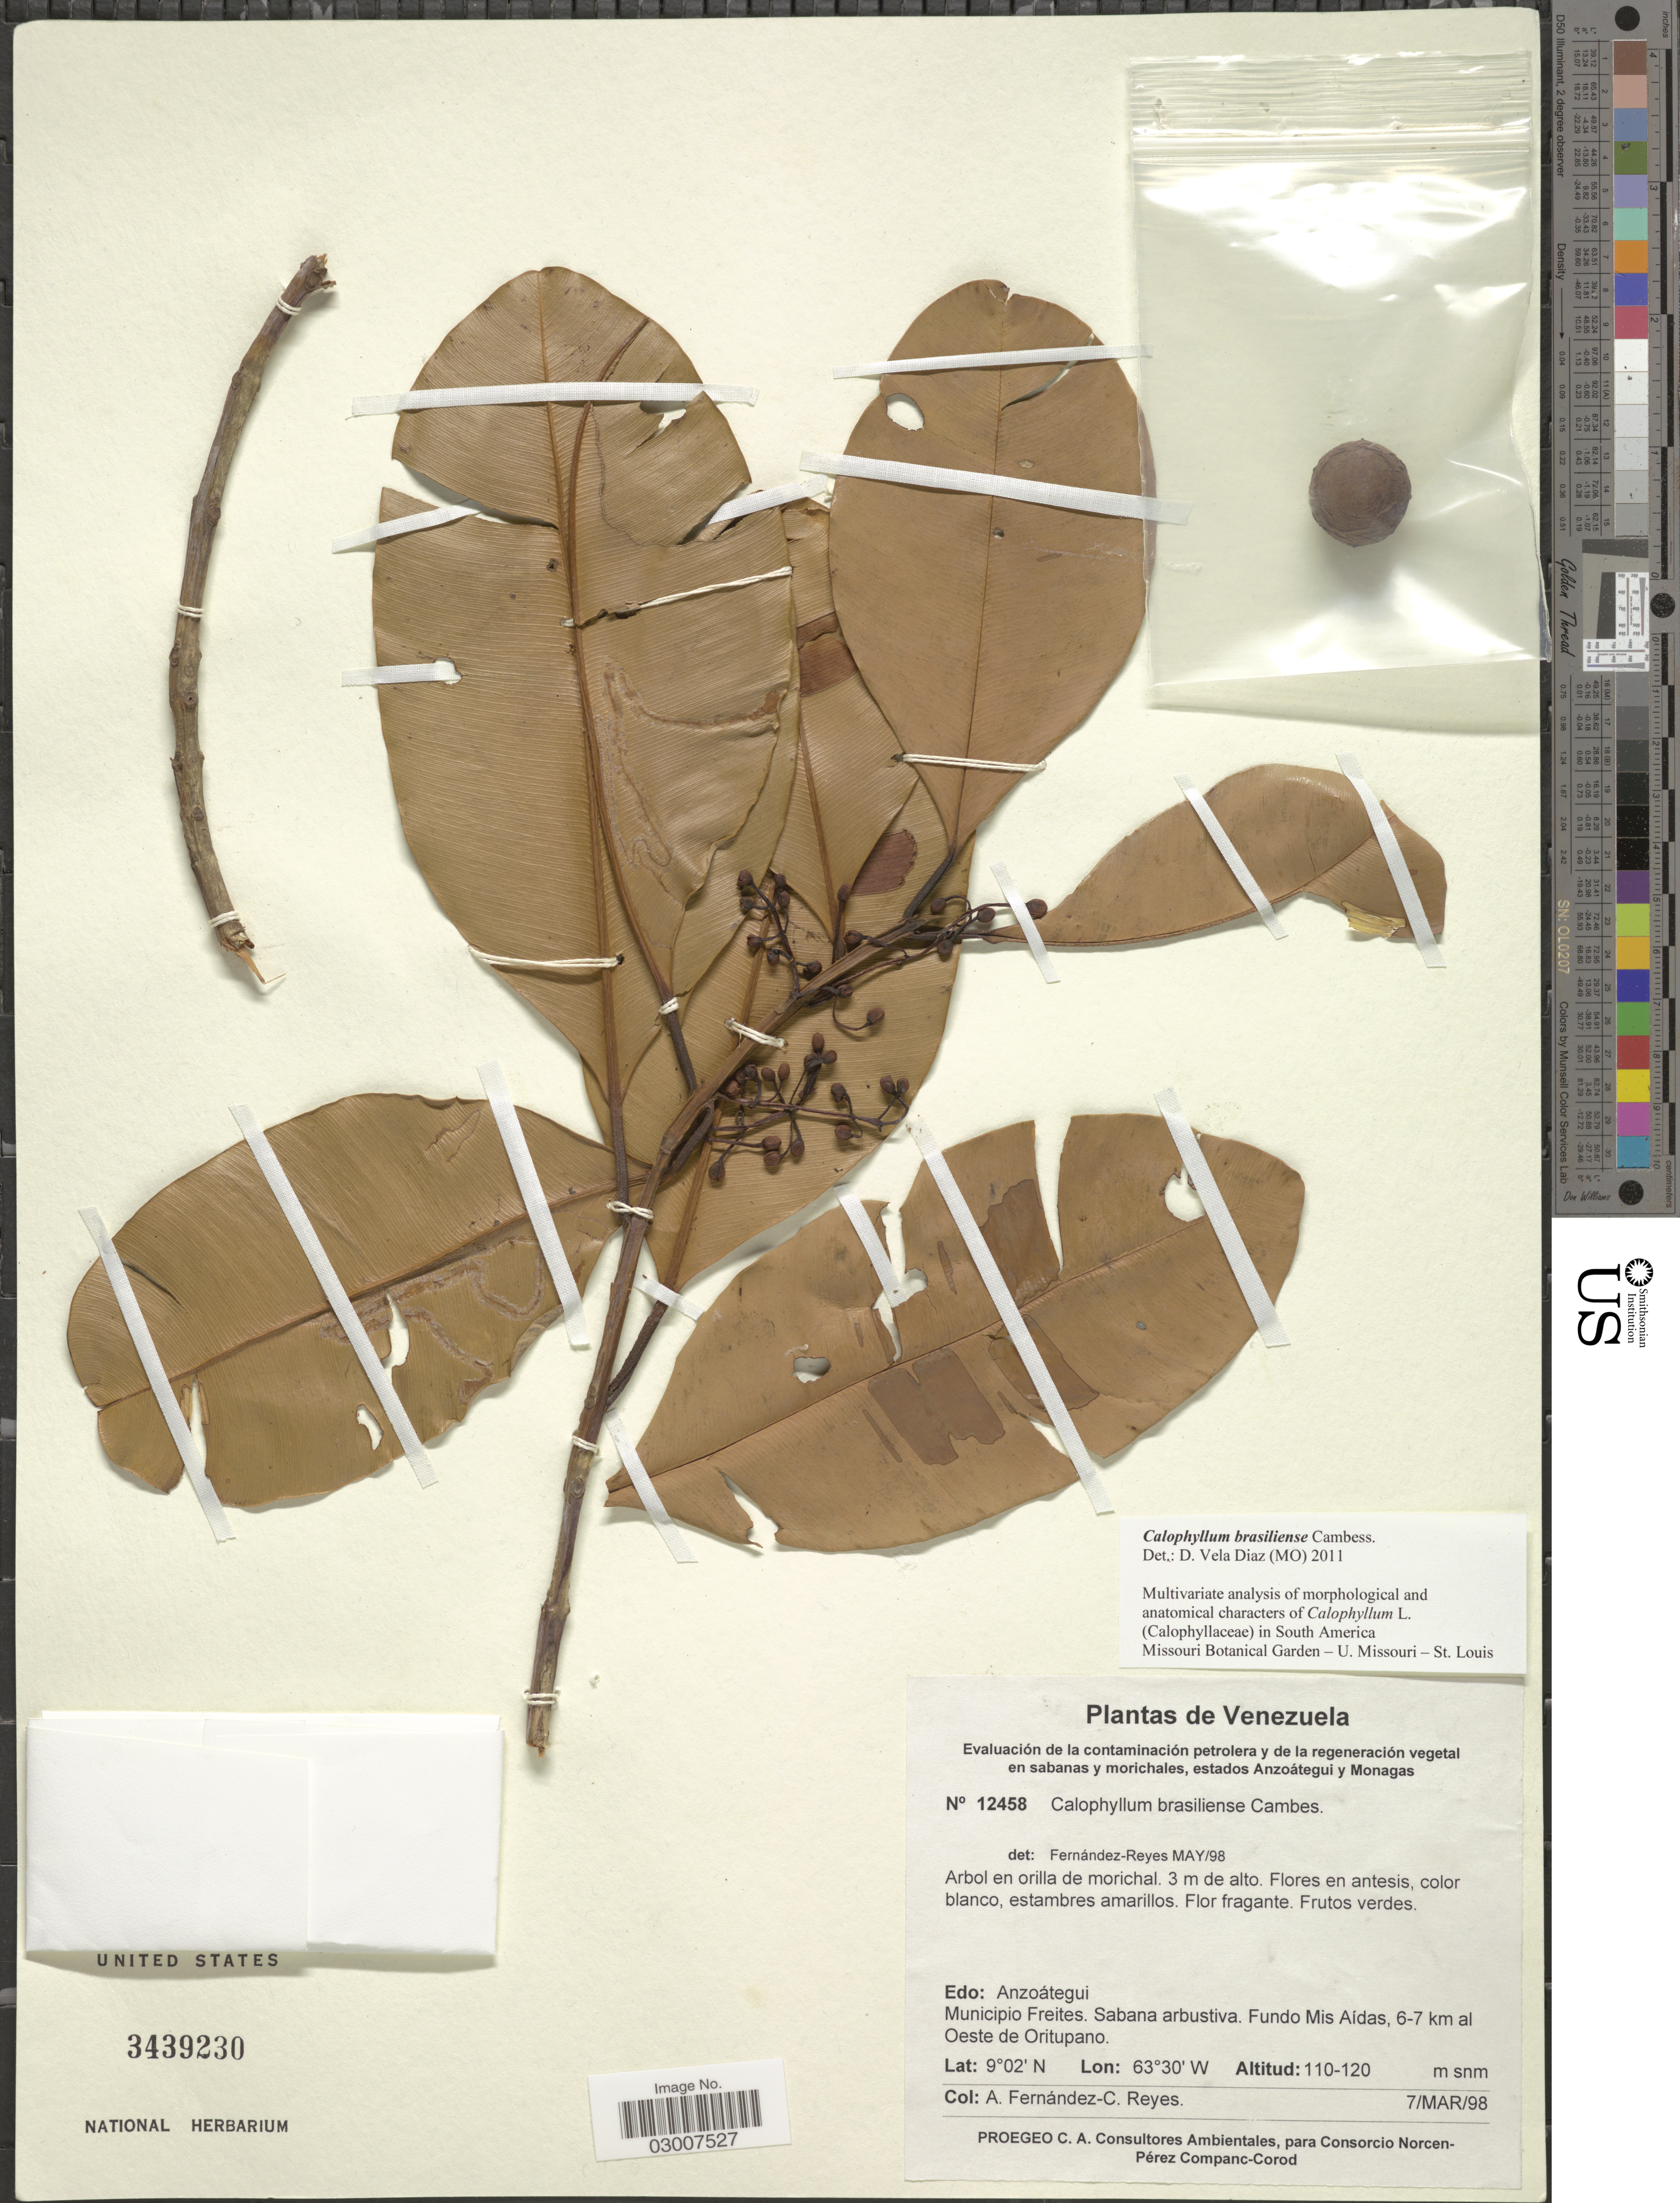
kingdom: Plantae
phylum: Tracheophyta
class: Magnoliopsida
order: Malpighiales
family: Calophyllaceae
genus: Calophyllum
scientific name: Calophyllum brasiliense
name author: Cambess.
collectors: Á. Fernández & C. Reyes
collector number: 12458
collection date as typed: Transcribed d/m/y: 7/3/98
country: Venezuela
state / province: Anzoategui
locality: Municipio Freites. Fundo Mis Aídas, 6-7 km al Oeste de Oritupano.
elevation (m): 110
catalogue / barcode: US 3439230